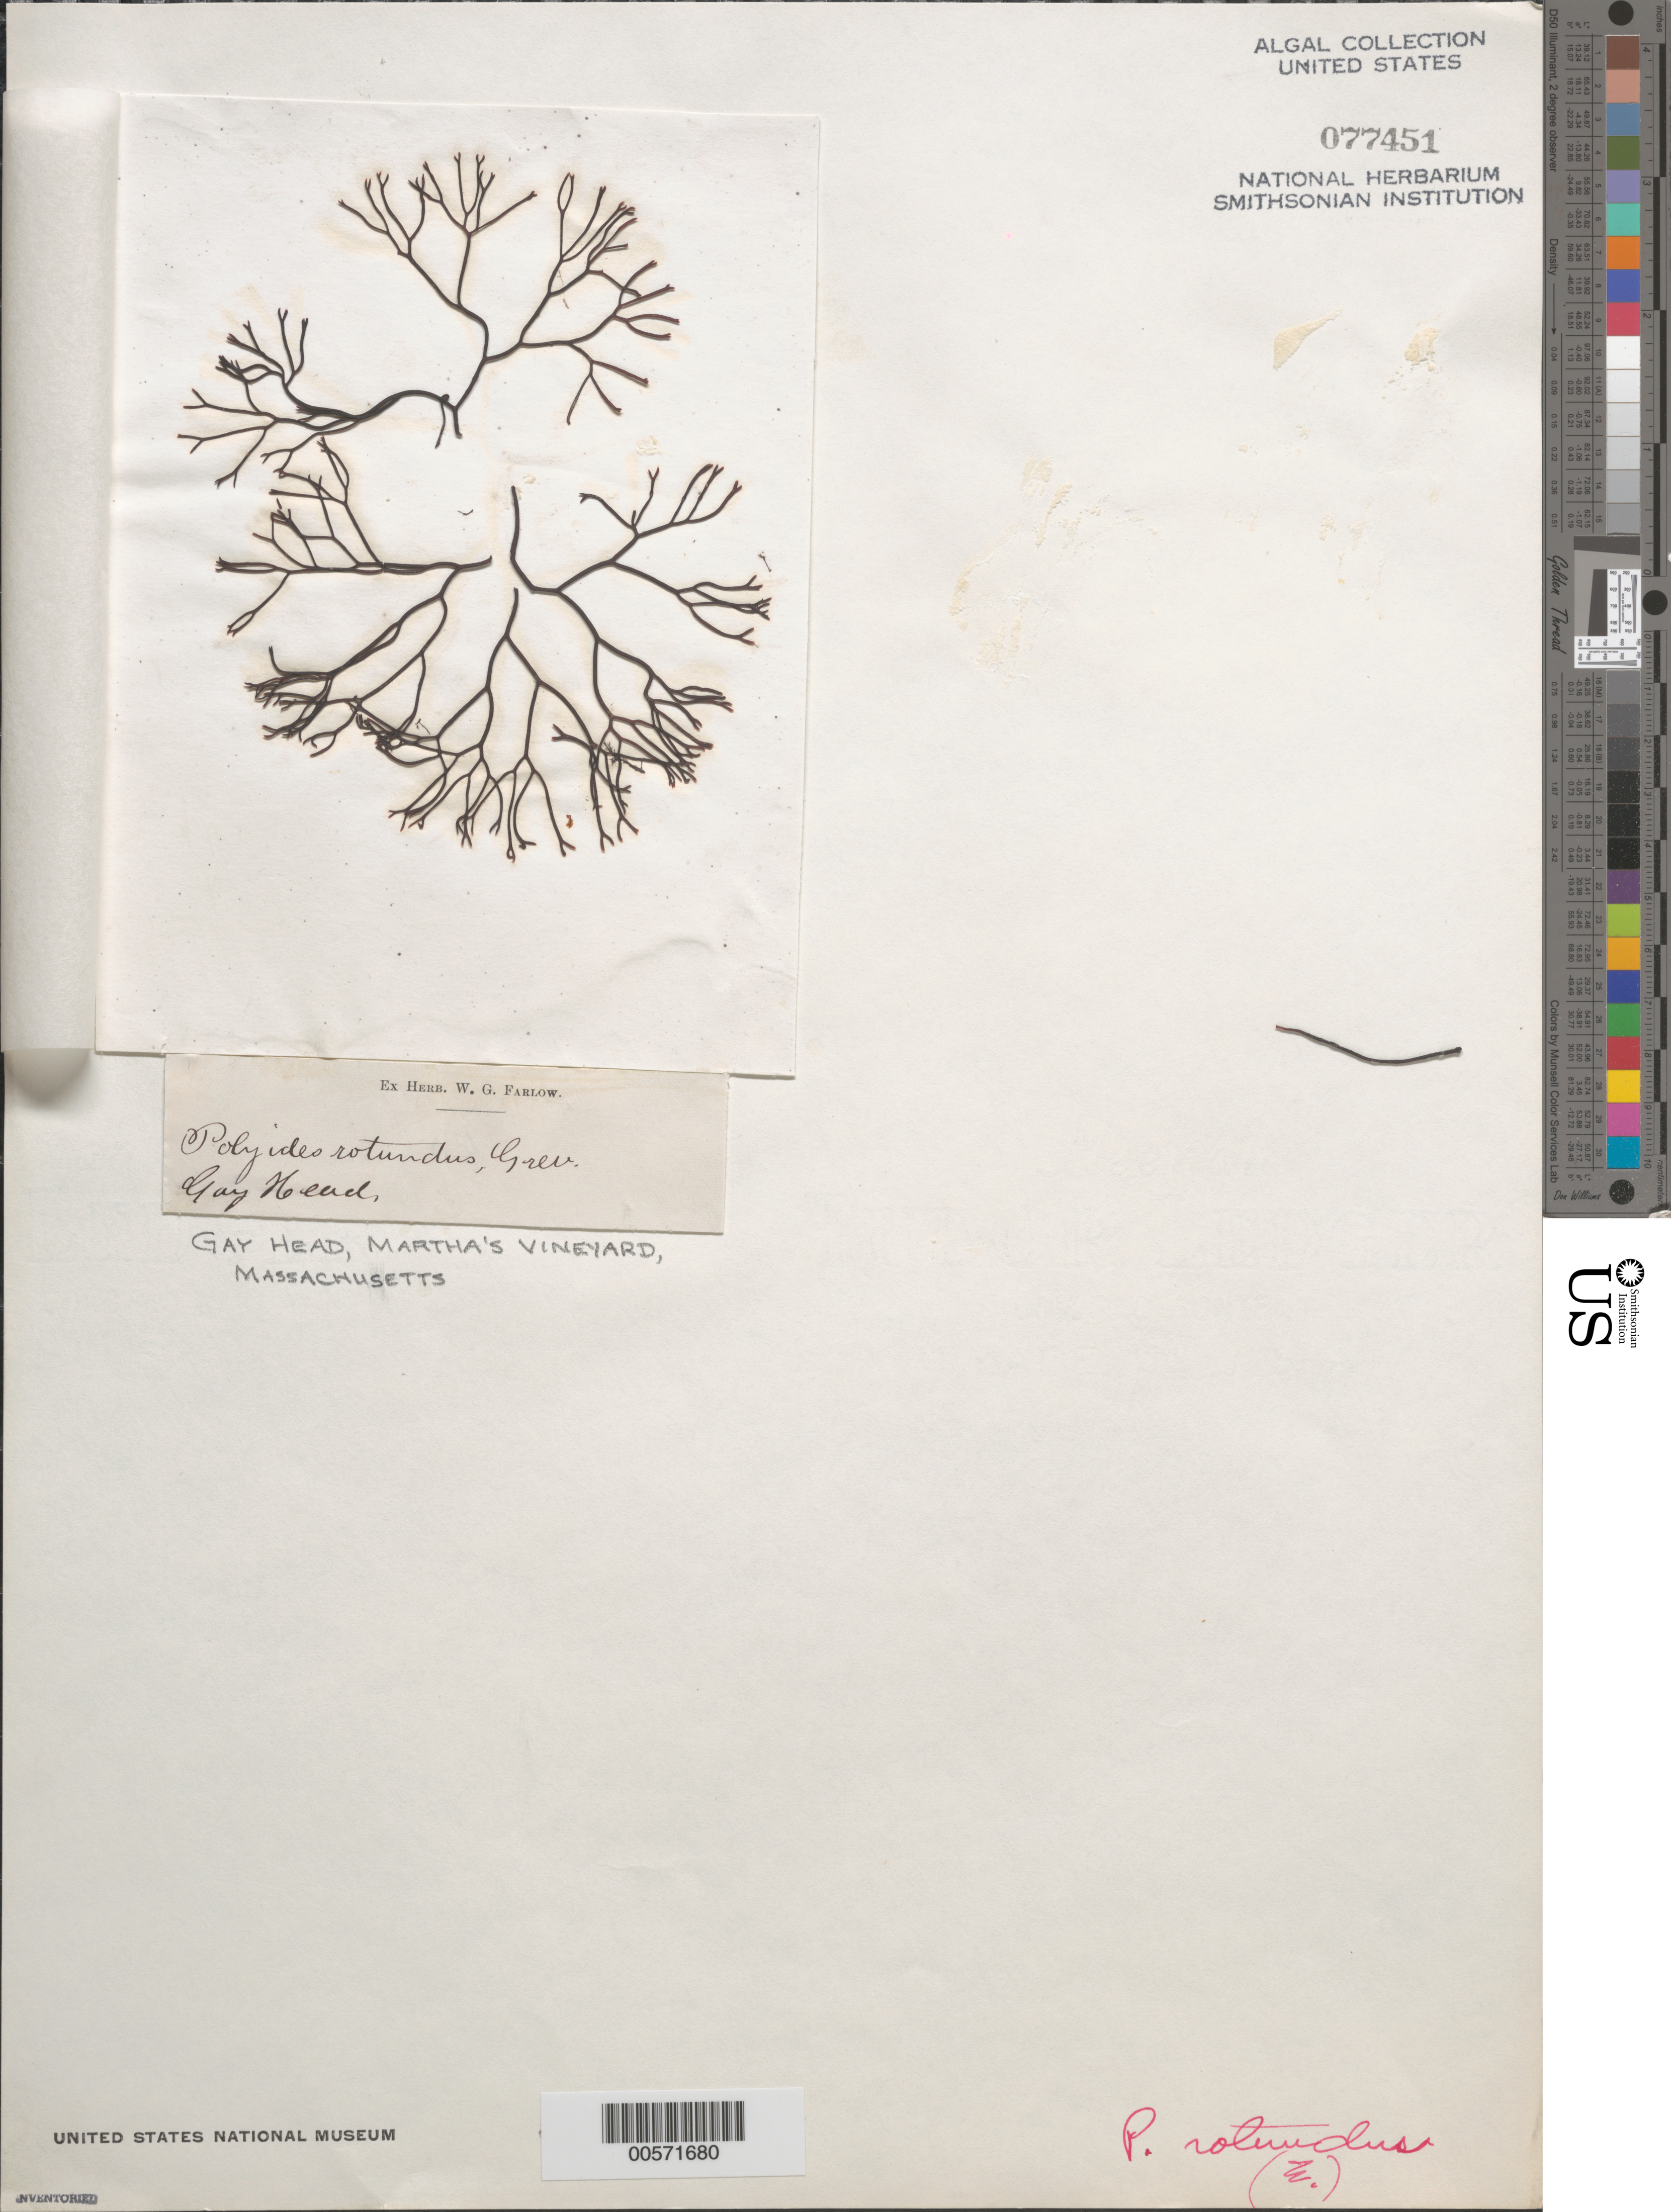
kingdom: Plantae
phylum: Rhodophyta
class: Florideophyceae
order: Gigartinales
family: Polyidaceae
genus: Polyides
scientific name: Polyides rotunda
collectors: W. Farlow (Herbarium)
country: United States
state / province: Massachusetts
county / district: Dukes County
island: Martha's Vineyard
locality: Gay Head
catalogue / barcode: US 77451